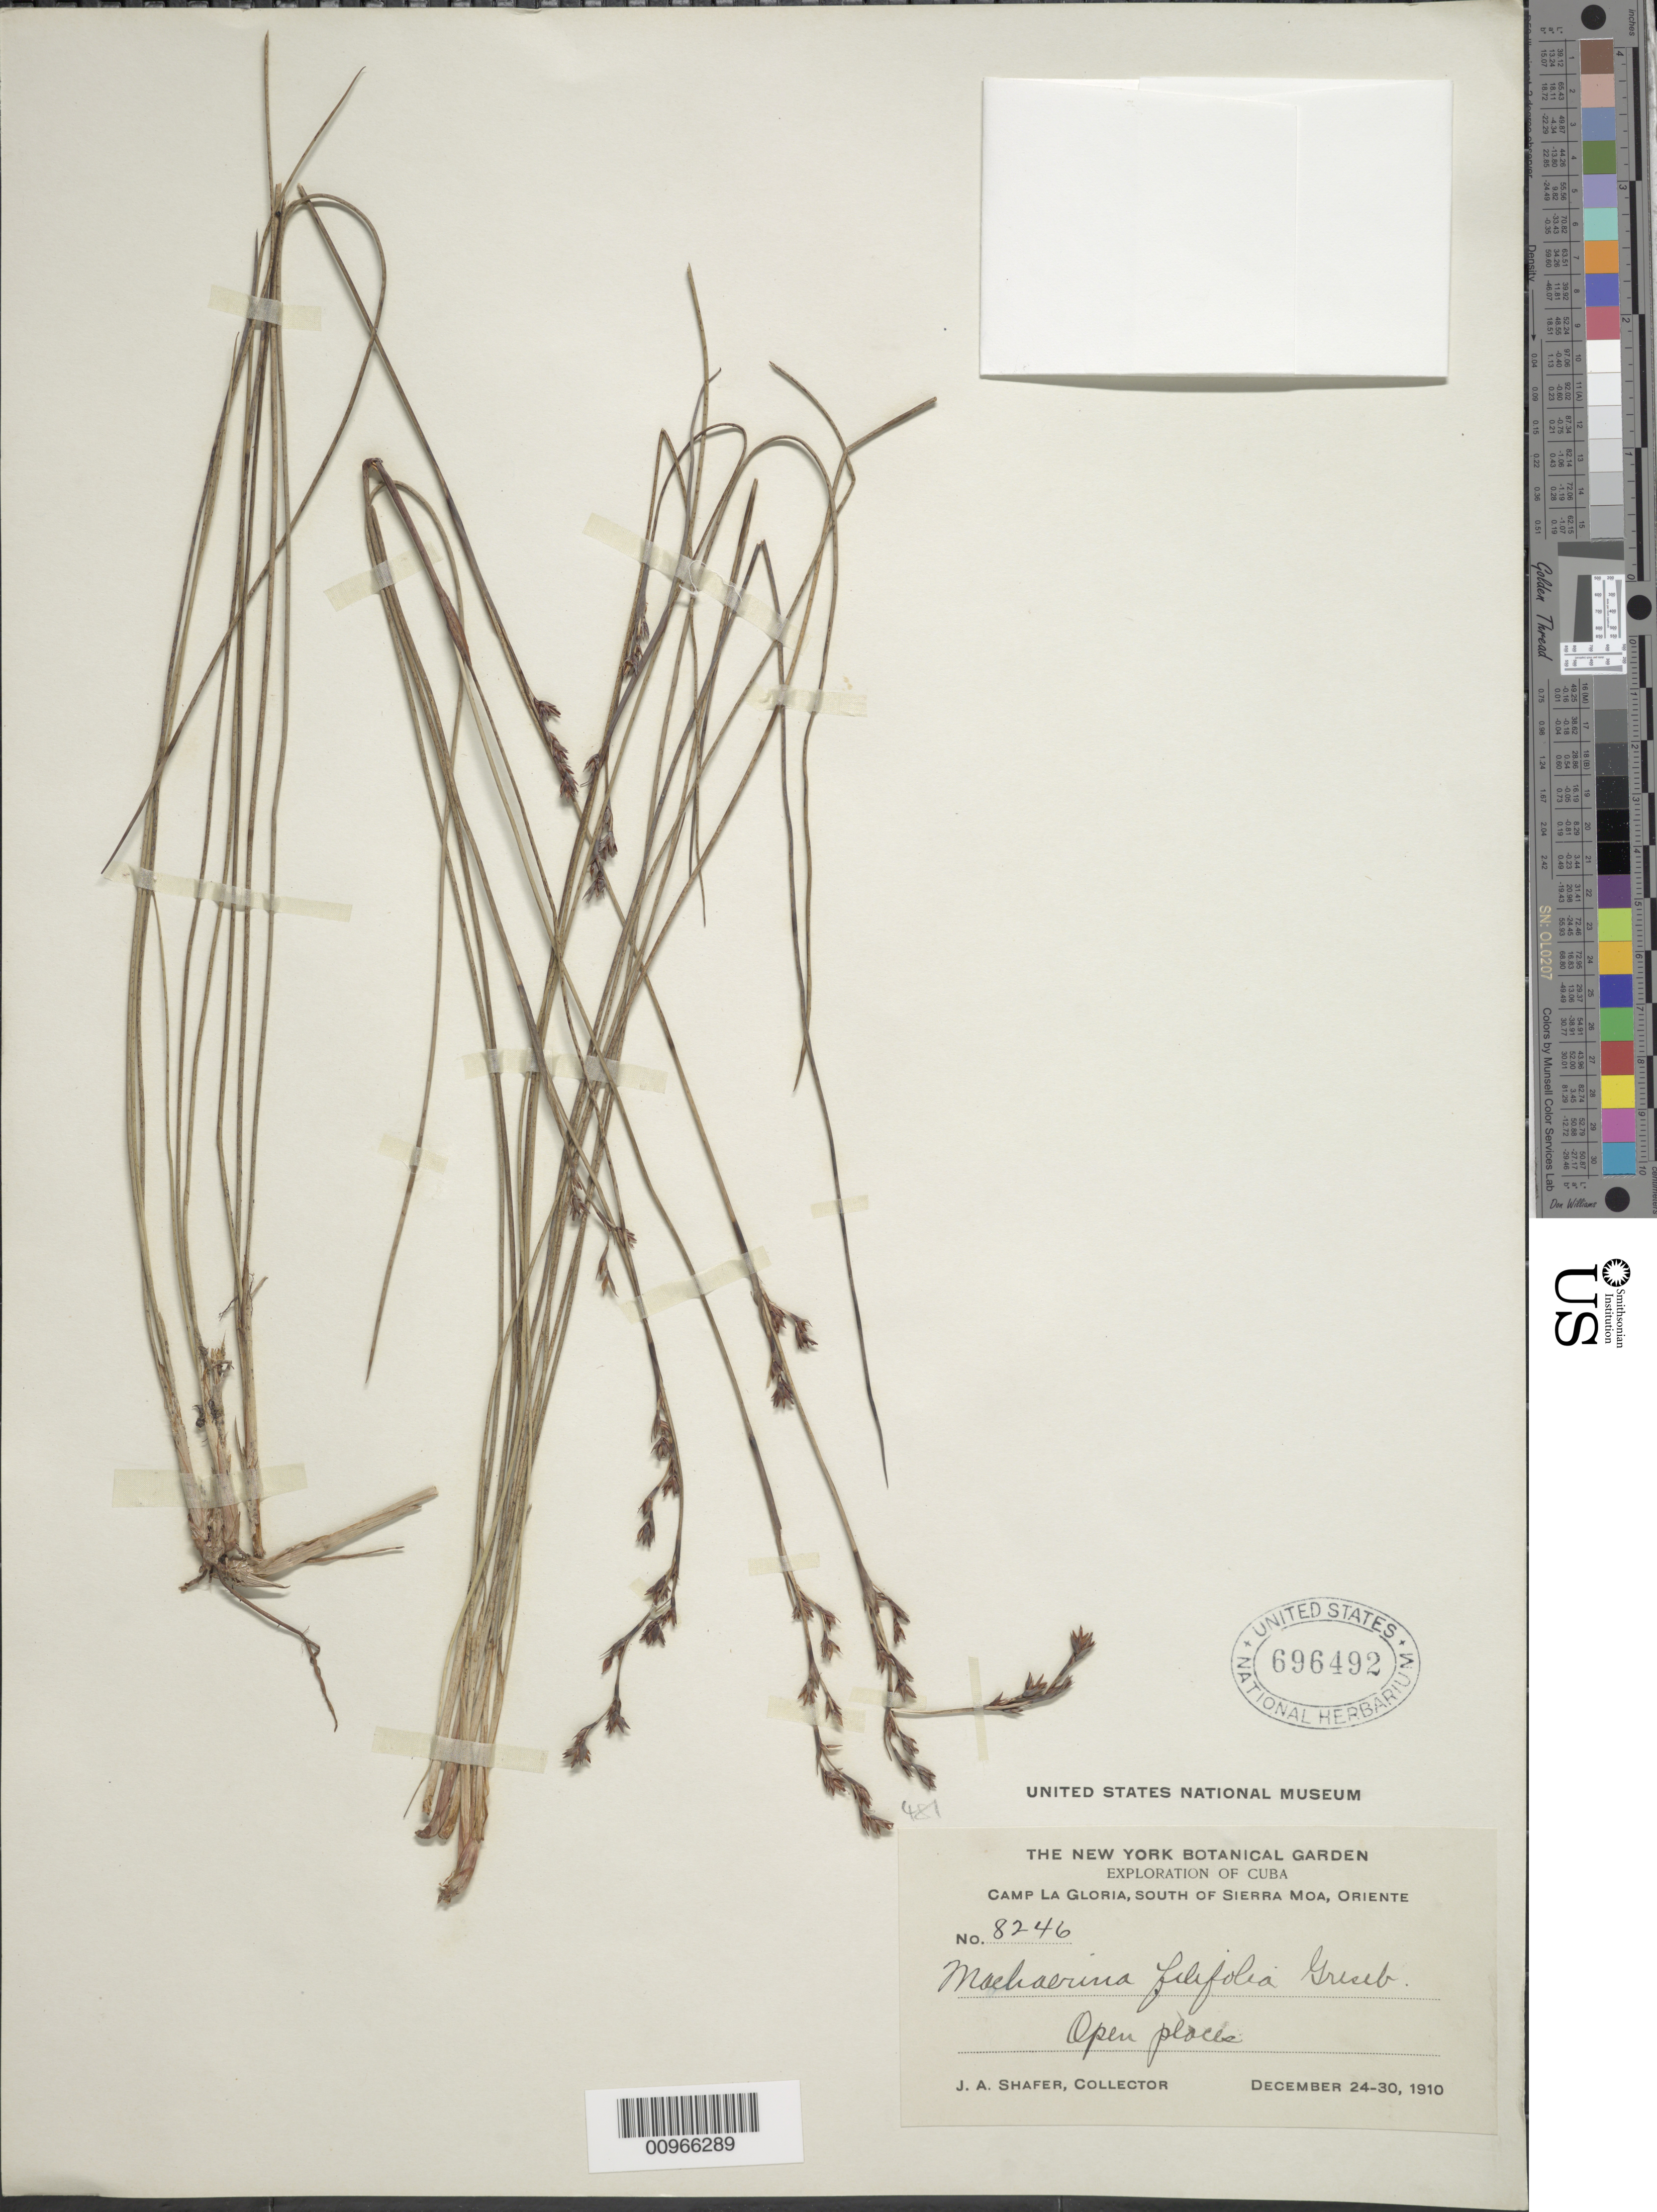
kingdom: Plantae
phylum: Tracheophyta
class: Liliopsida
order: Poales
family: Cyperaceae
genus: Machaerina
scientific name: Machaerina filifolia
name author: Griseb.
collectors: J. A. Shafer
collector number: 8246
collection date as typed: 24 Dec 1910 to 30 Dec 1910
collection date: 1910-12-24/1910-12-30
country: Cuba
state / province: Holguín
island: Cuba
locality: Camp La Gloria, south of Sierra Moa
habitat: Open places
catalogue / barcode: US 696492